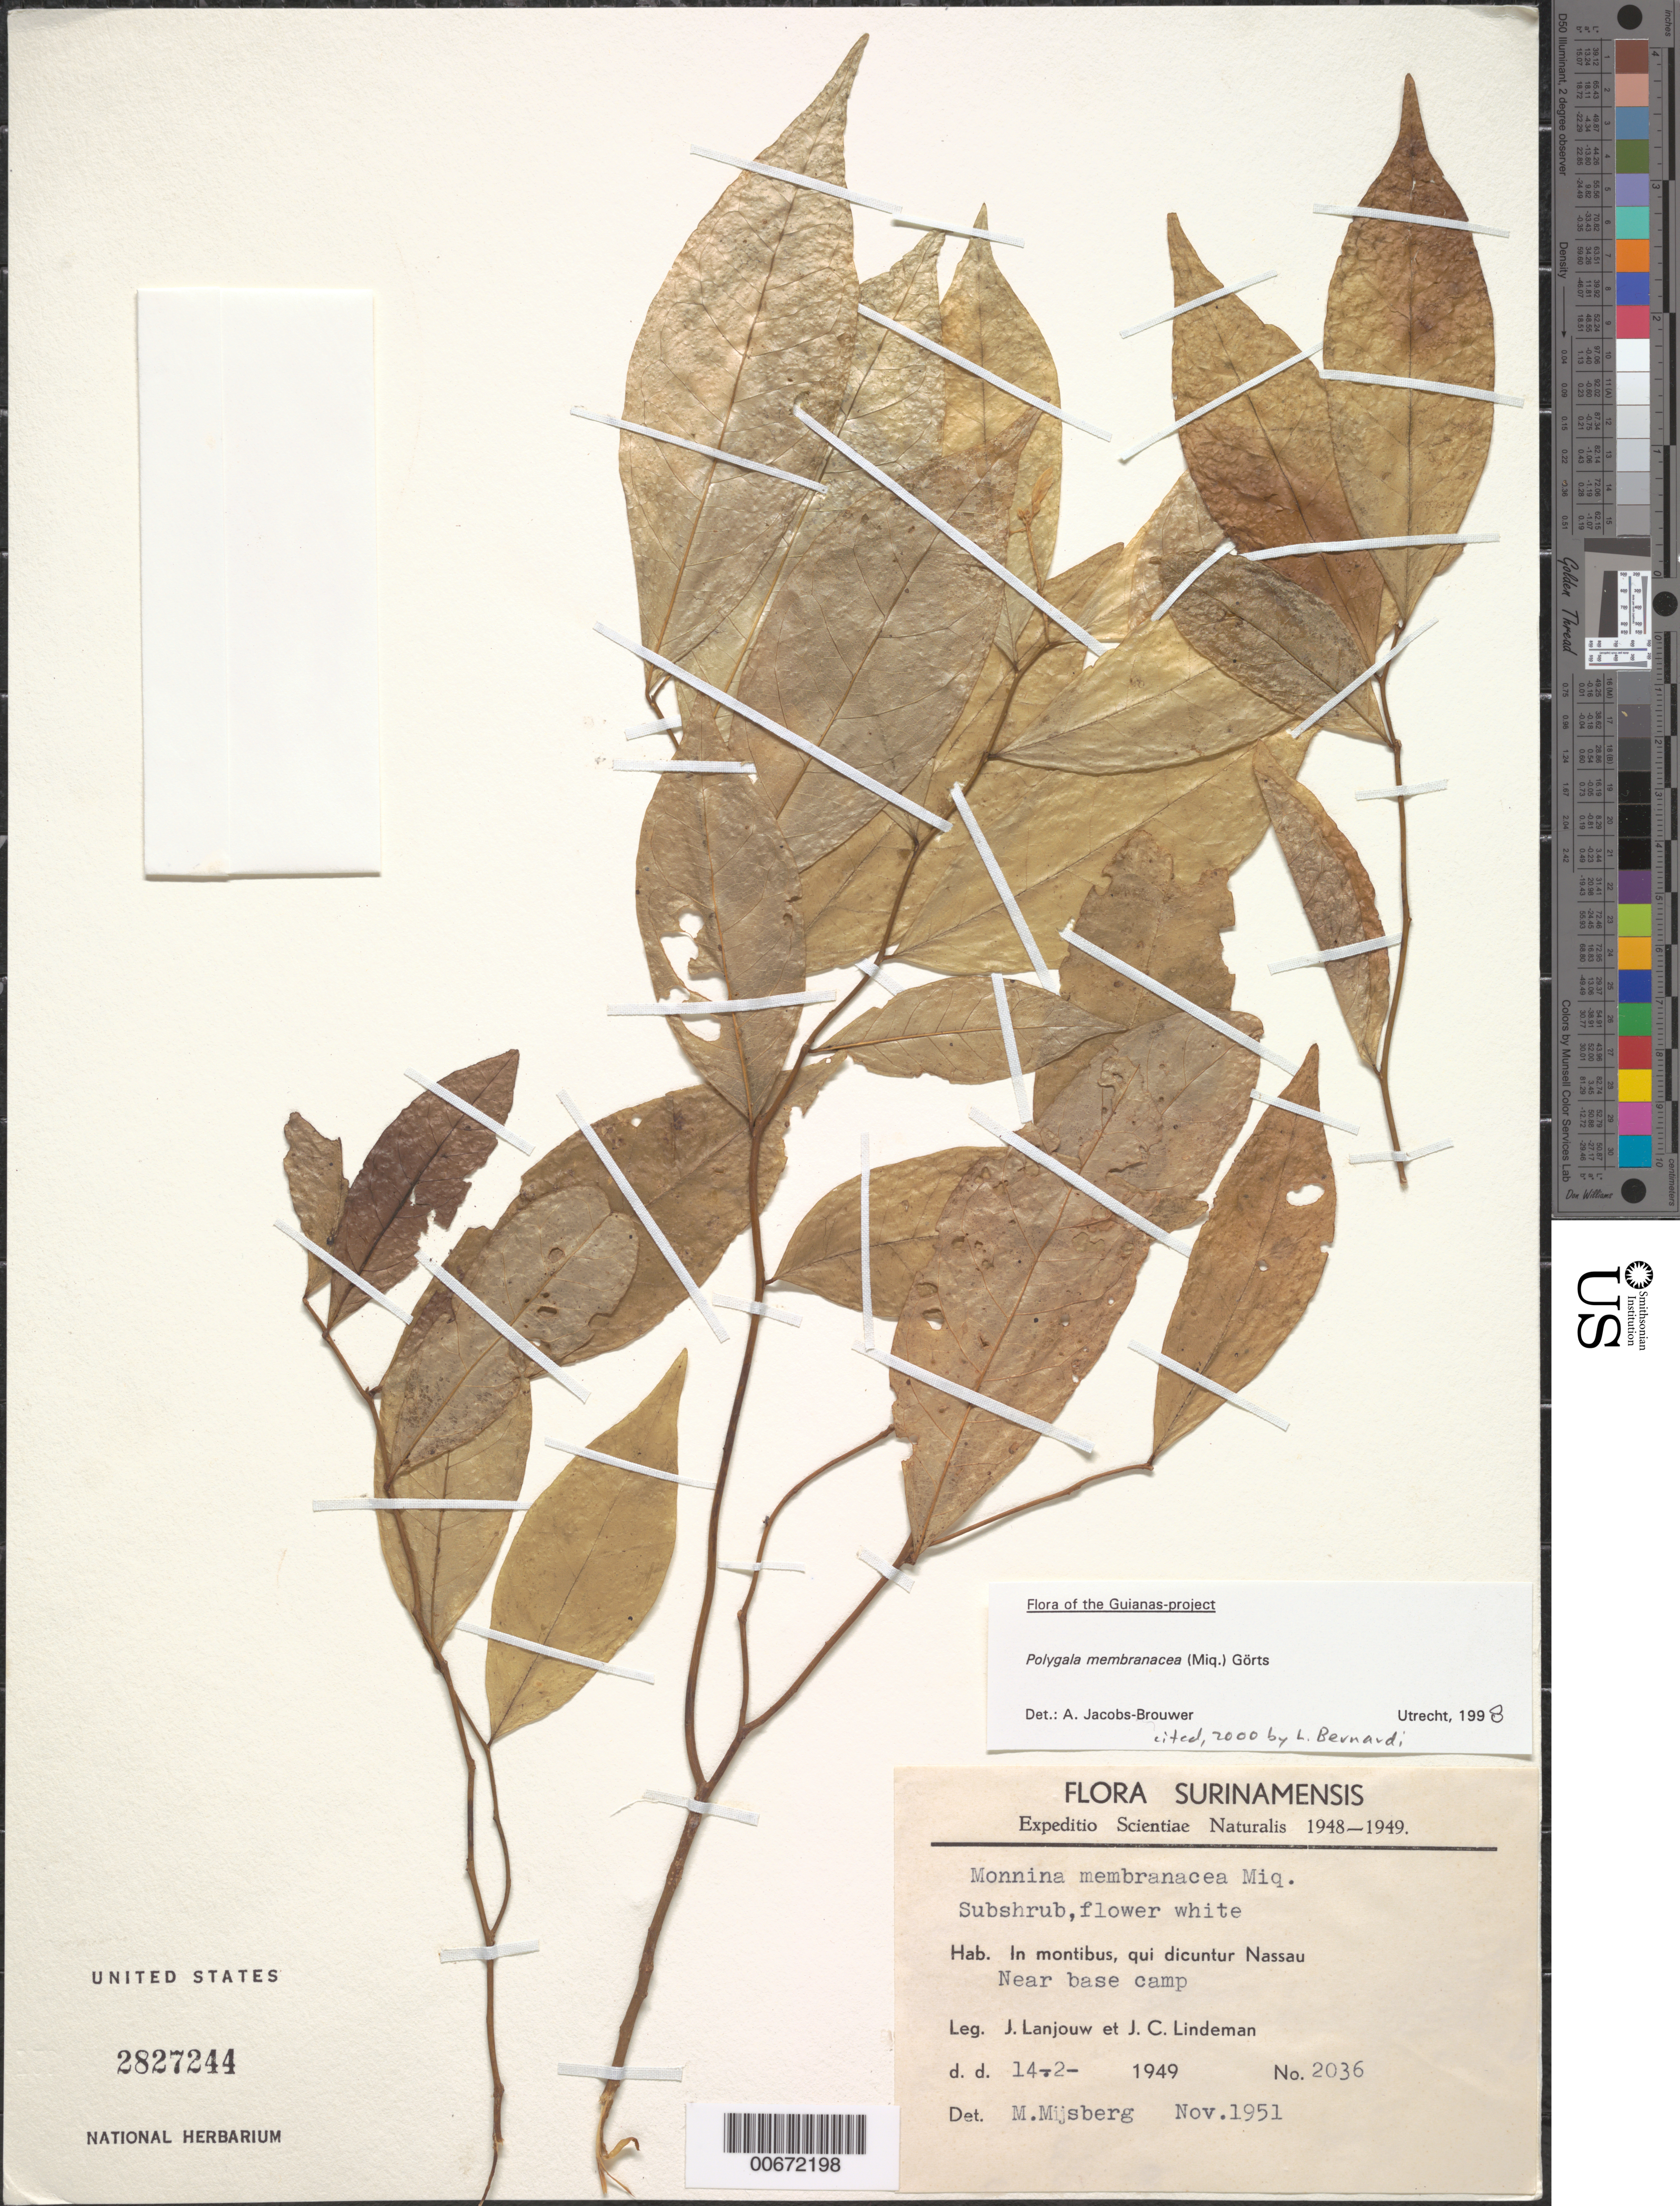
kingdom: Plantae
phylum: Tracheophyta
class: Magnoliopsida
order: Fabales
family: Polygalaceae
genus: Polygala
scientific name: Polygala membranacea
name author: (Miq.) Görts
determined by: Jacobs-Brouwer, A.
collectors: J. Lanjouw & J. C. Lindeman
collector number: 2036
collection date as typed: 14-Feb-49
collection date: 1949-02-14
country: Suriname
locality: Nassau Mts., near base camp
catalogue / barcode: US 2827244